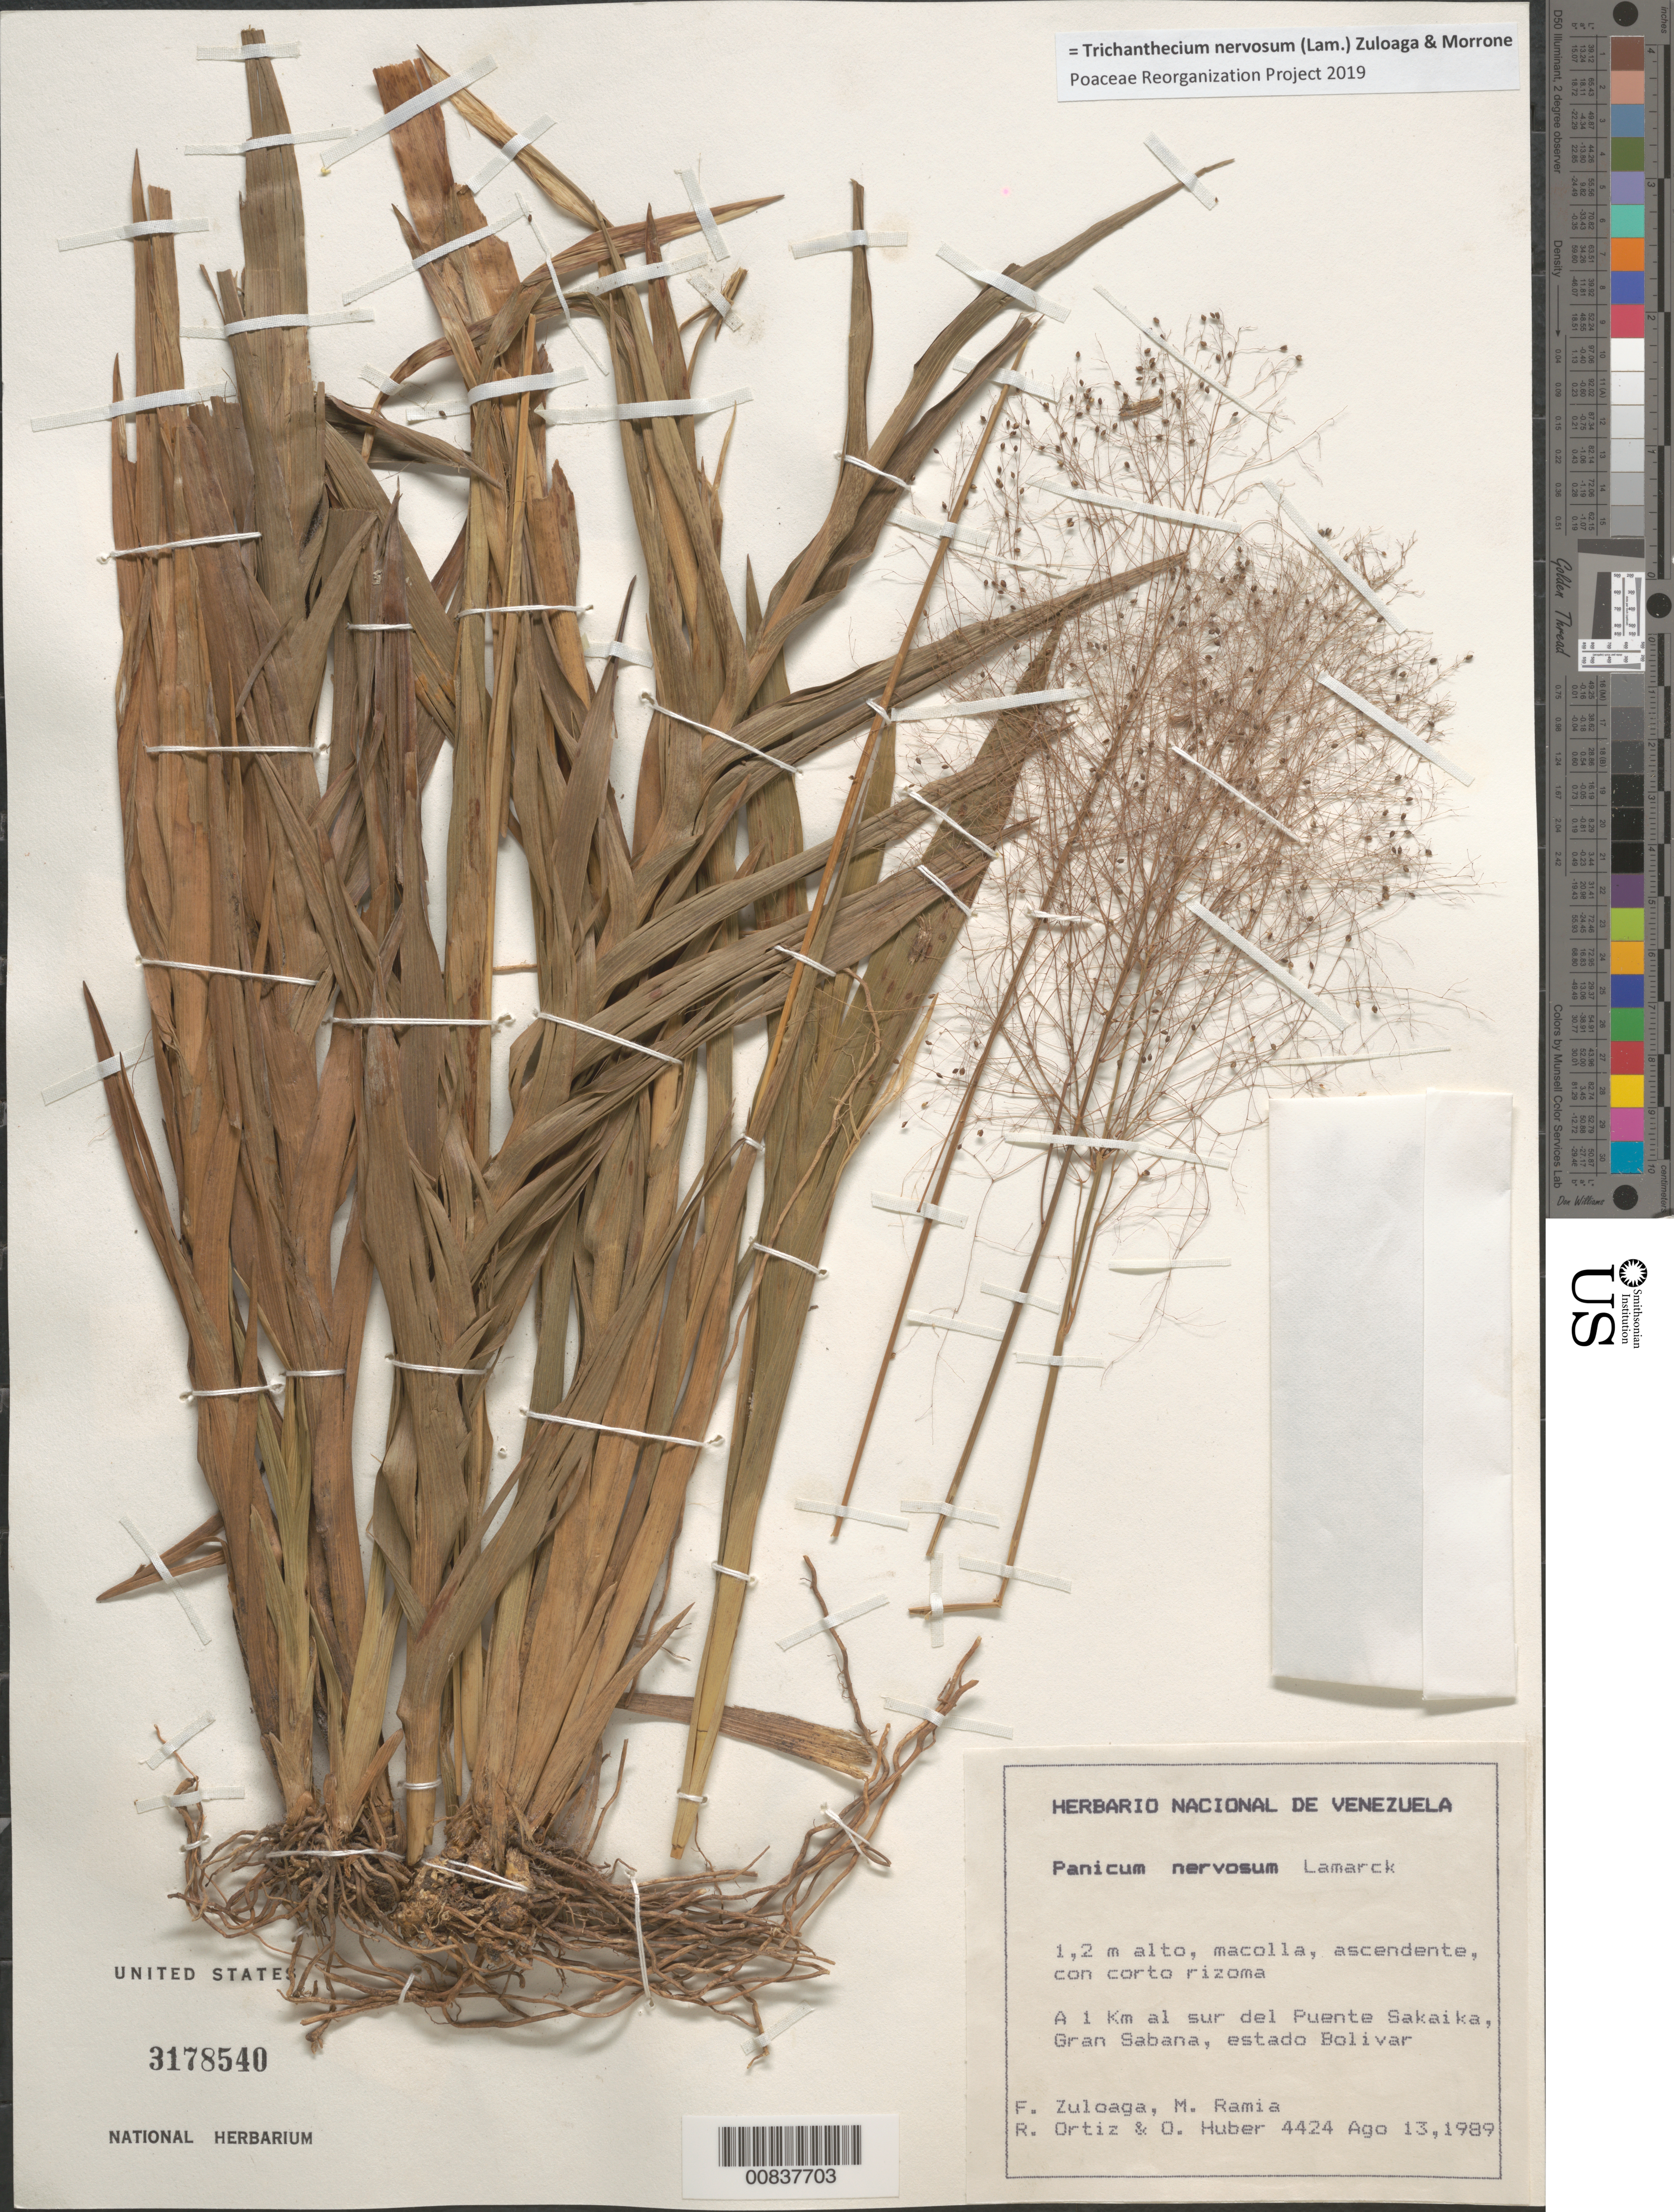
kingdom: Plantae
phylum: Tracheophyta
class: Liliopsida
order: Poales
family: Poaceae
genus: Trichanthecium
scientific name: Trichanthecium nervosum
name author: (Lam.) Zuloaga & Morrone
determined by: Poaceae Reorganization Project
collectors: F. O. Zuloaga, M. Ramia, R. Ortíz & O. Huber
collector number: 4424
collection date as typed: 13-Aug-89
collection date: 1989-08-13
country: Venezuela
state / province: Bolívar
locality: Gran Sabana, 1 km sur del Puente Sakaika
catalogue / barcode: US 3178540